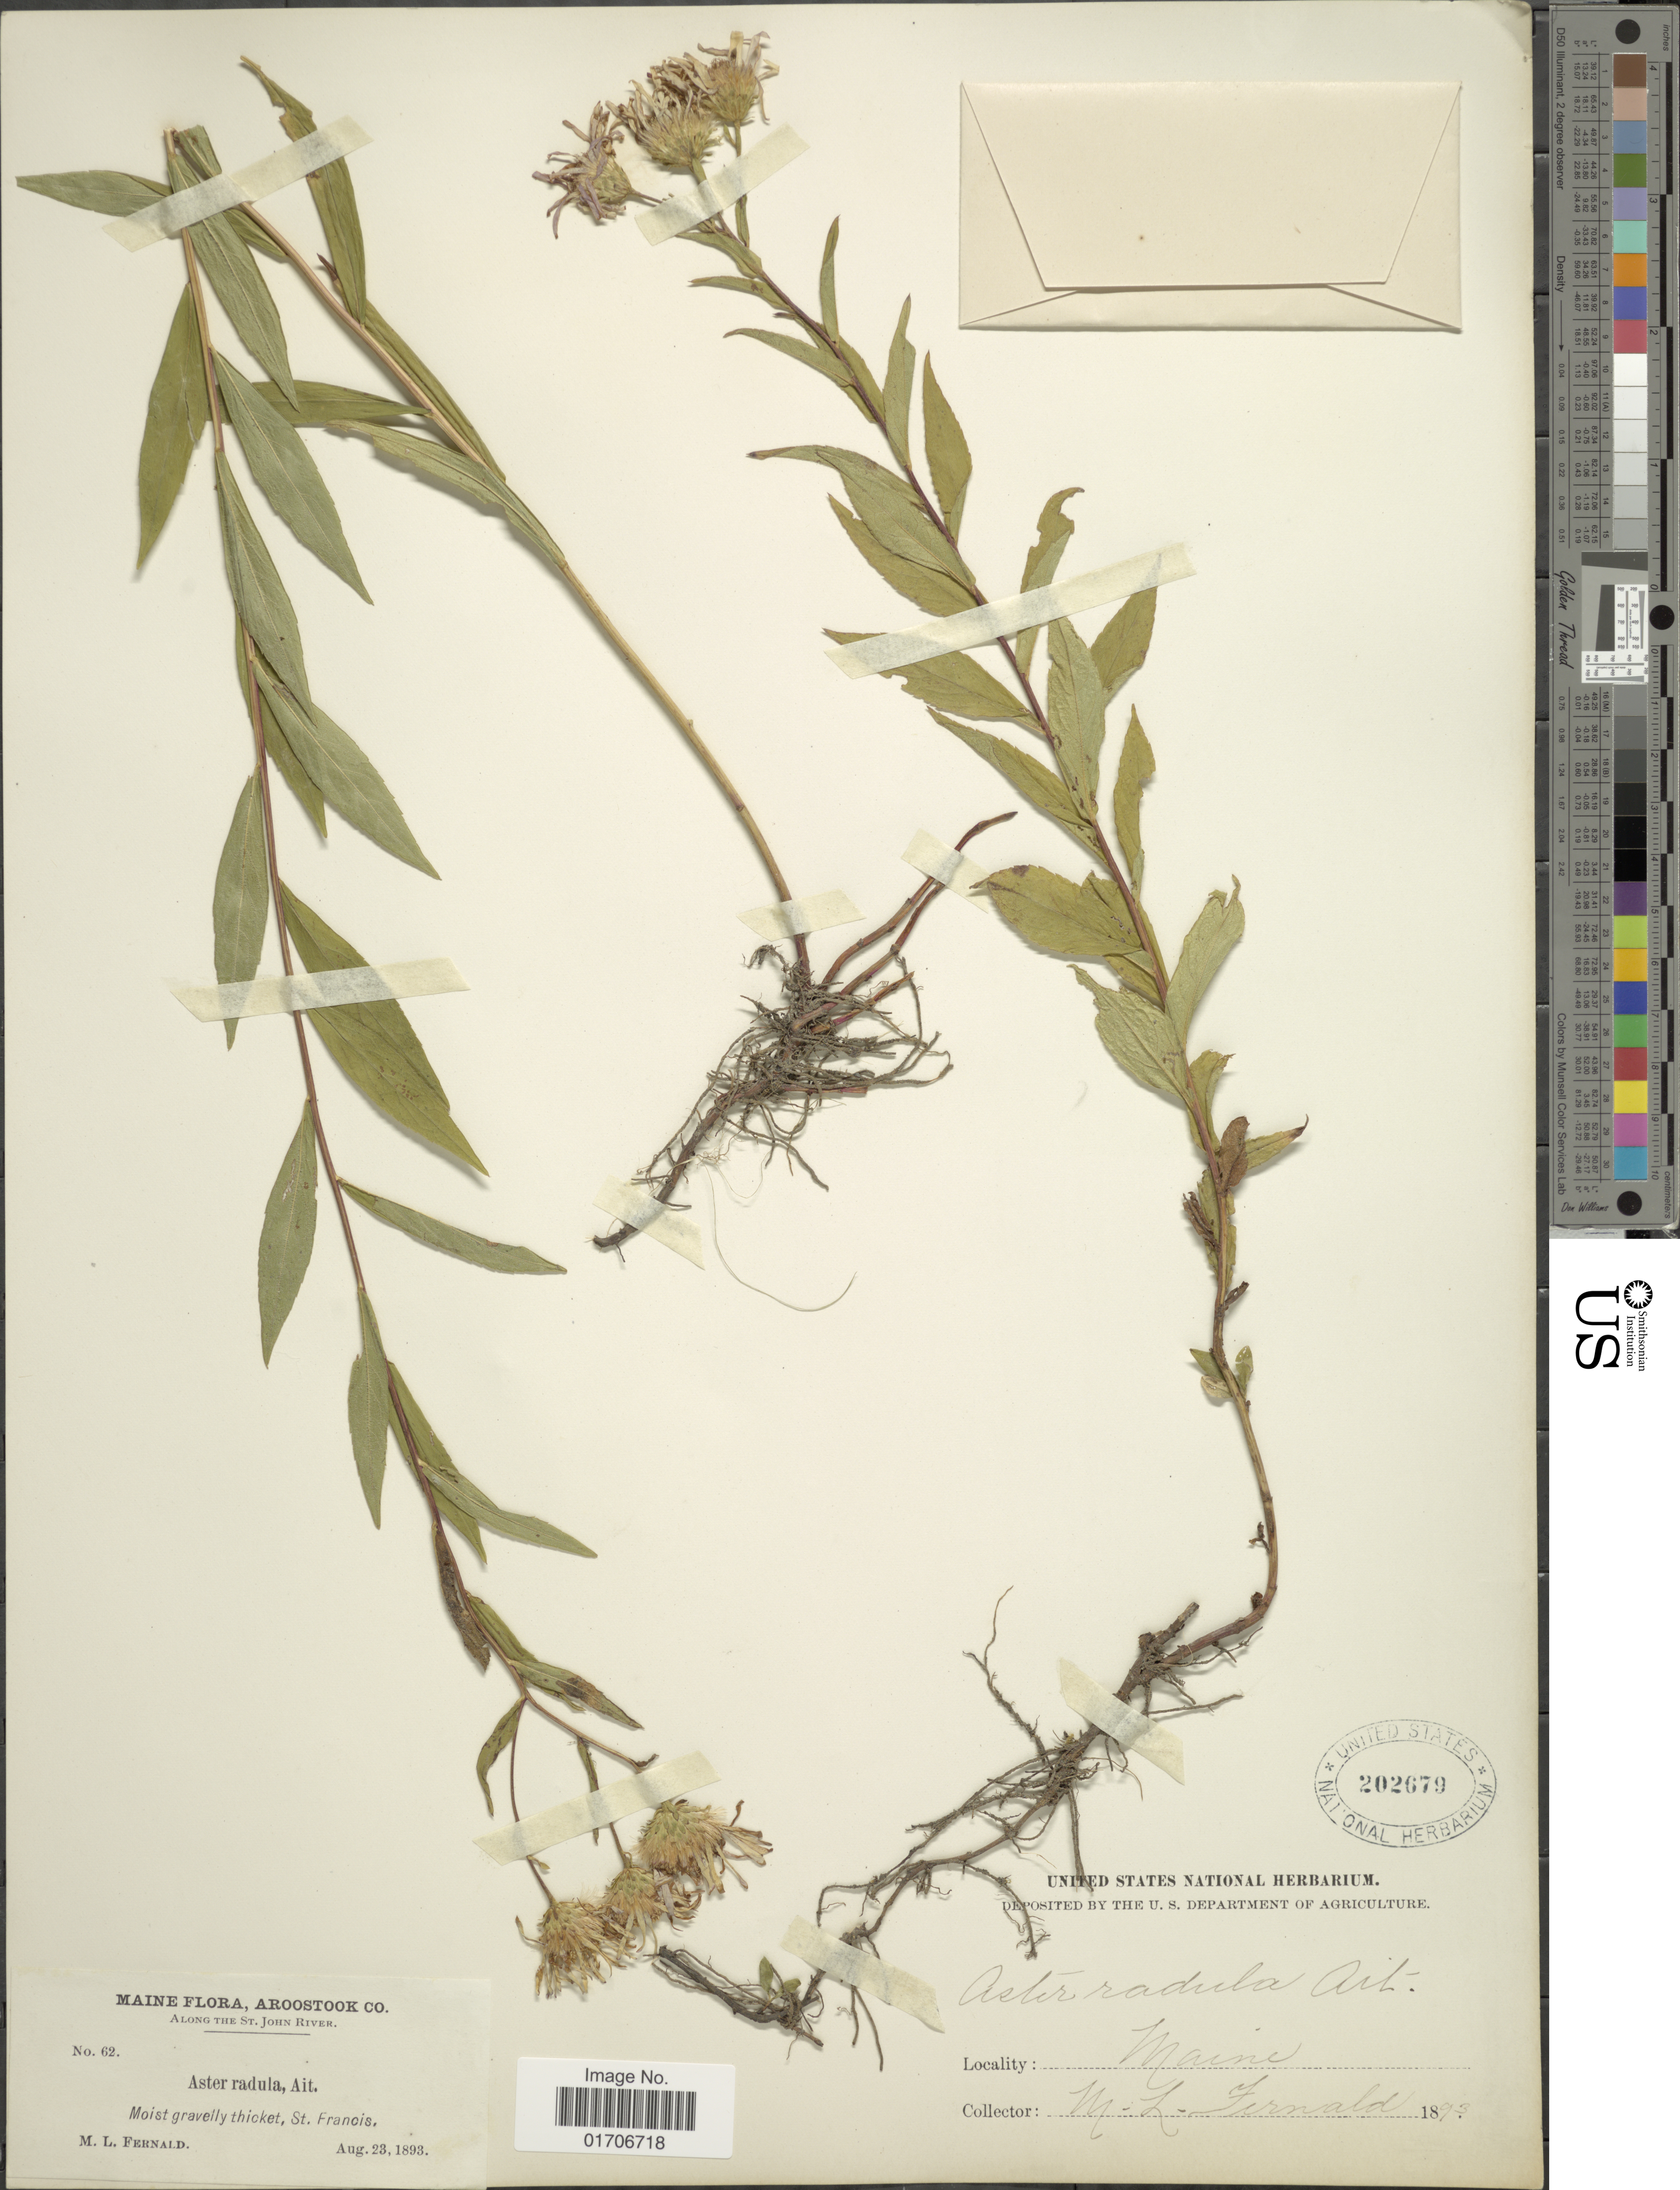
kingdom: Plantae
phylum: Tracheophyta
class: Magnoliopsida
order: Asterales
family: Asteraceae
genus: Eurybia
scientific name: Eurybia radula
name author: (Aiton) G.L. Nesom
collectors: M. L. Fernald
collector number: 62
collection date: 1893-08-23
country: United States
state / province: Maine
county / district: Aroostook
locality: Along the St. John River. Moist gravelly thicket, St. Francis.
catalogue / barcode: US 202679